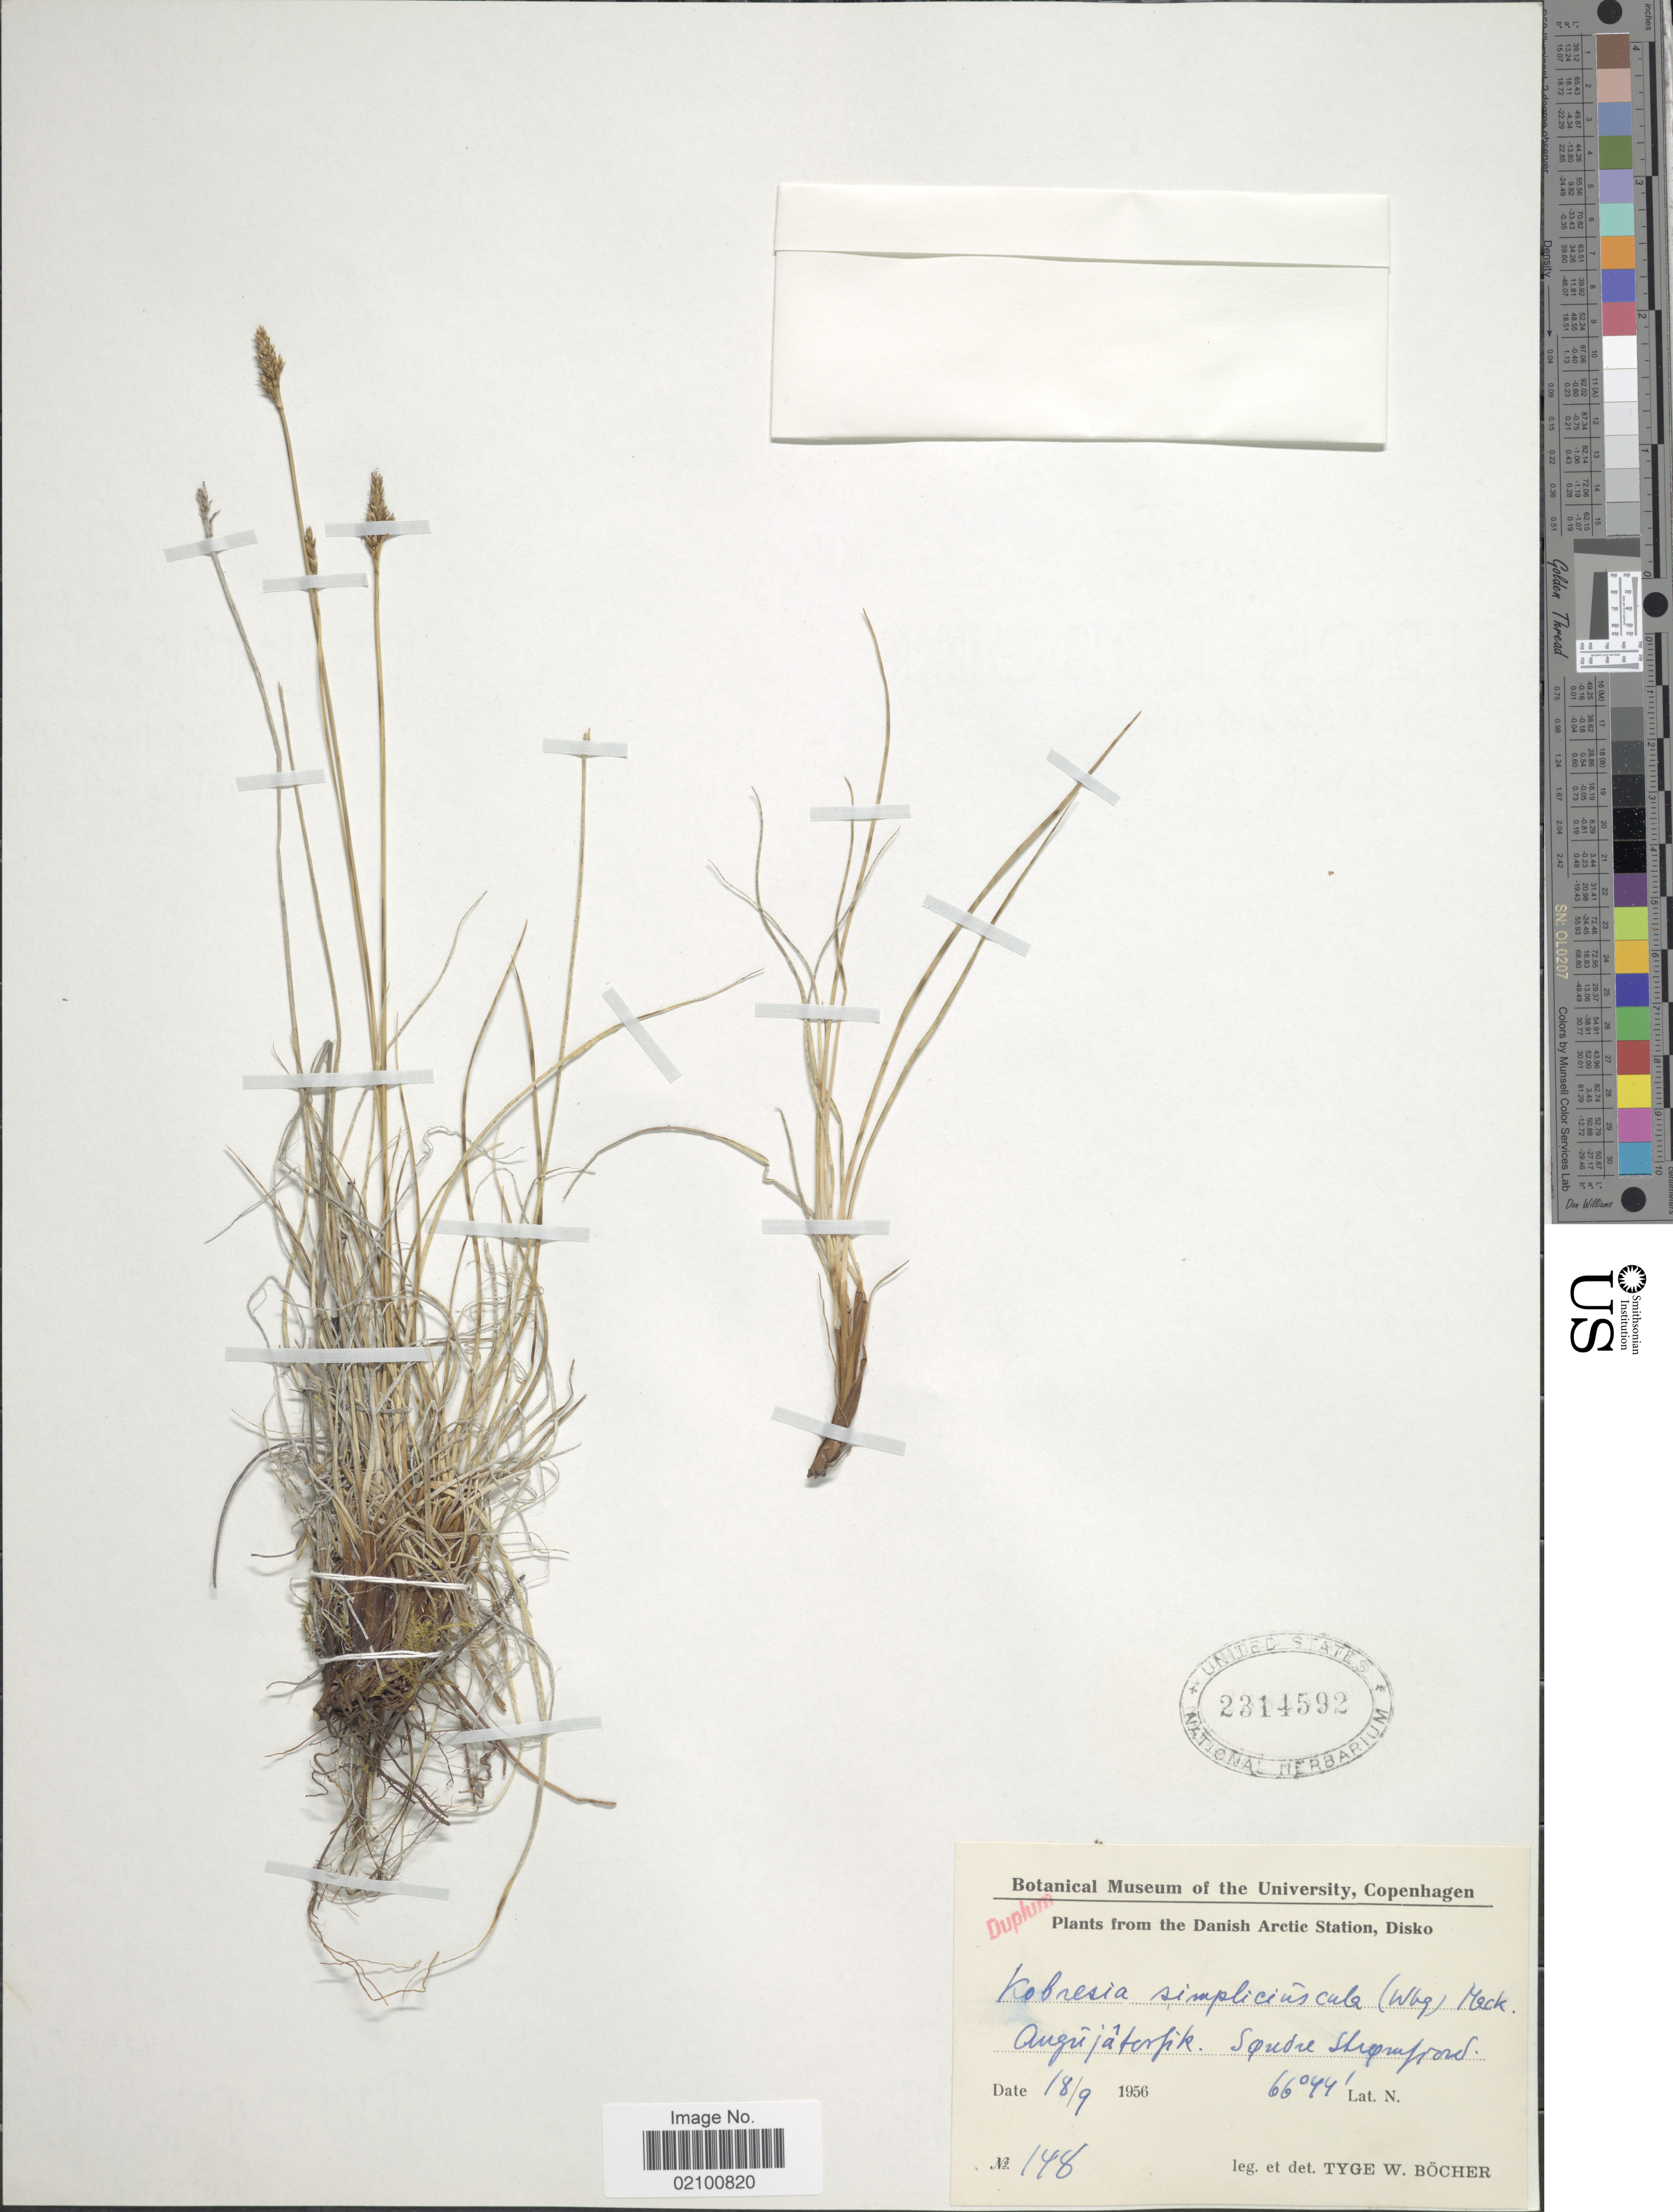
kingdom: Plantae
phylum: Tracheophyta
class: Liliopsida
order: Poales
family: Cyperaceae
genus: Carex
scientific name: Carex simpliciuscula subsp. simpliciuscula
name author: Wahlenb.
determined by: Strong, M. T., (US), Smithsonian Institution - National Museum of Natural History (UNITED STATES)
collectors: T. Böcher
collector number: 148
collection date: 1956-09-18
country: Greenland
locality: Disko, Angujartorfik, Søndre Strømfjord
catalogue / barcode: US 2314592